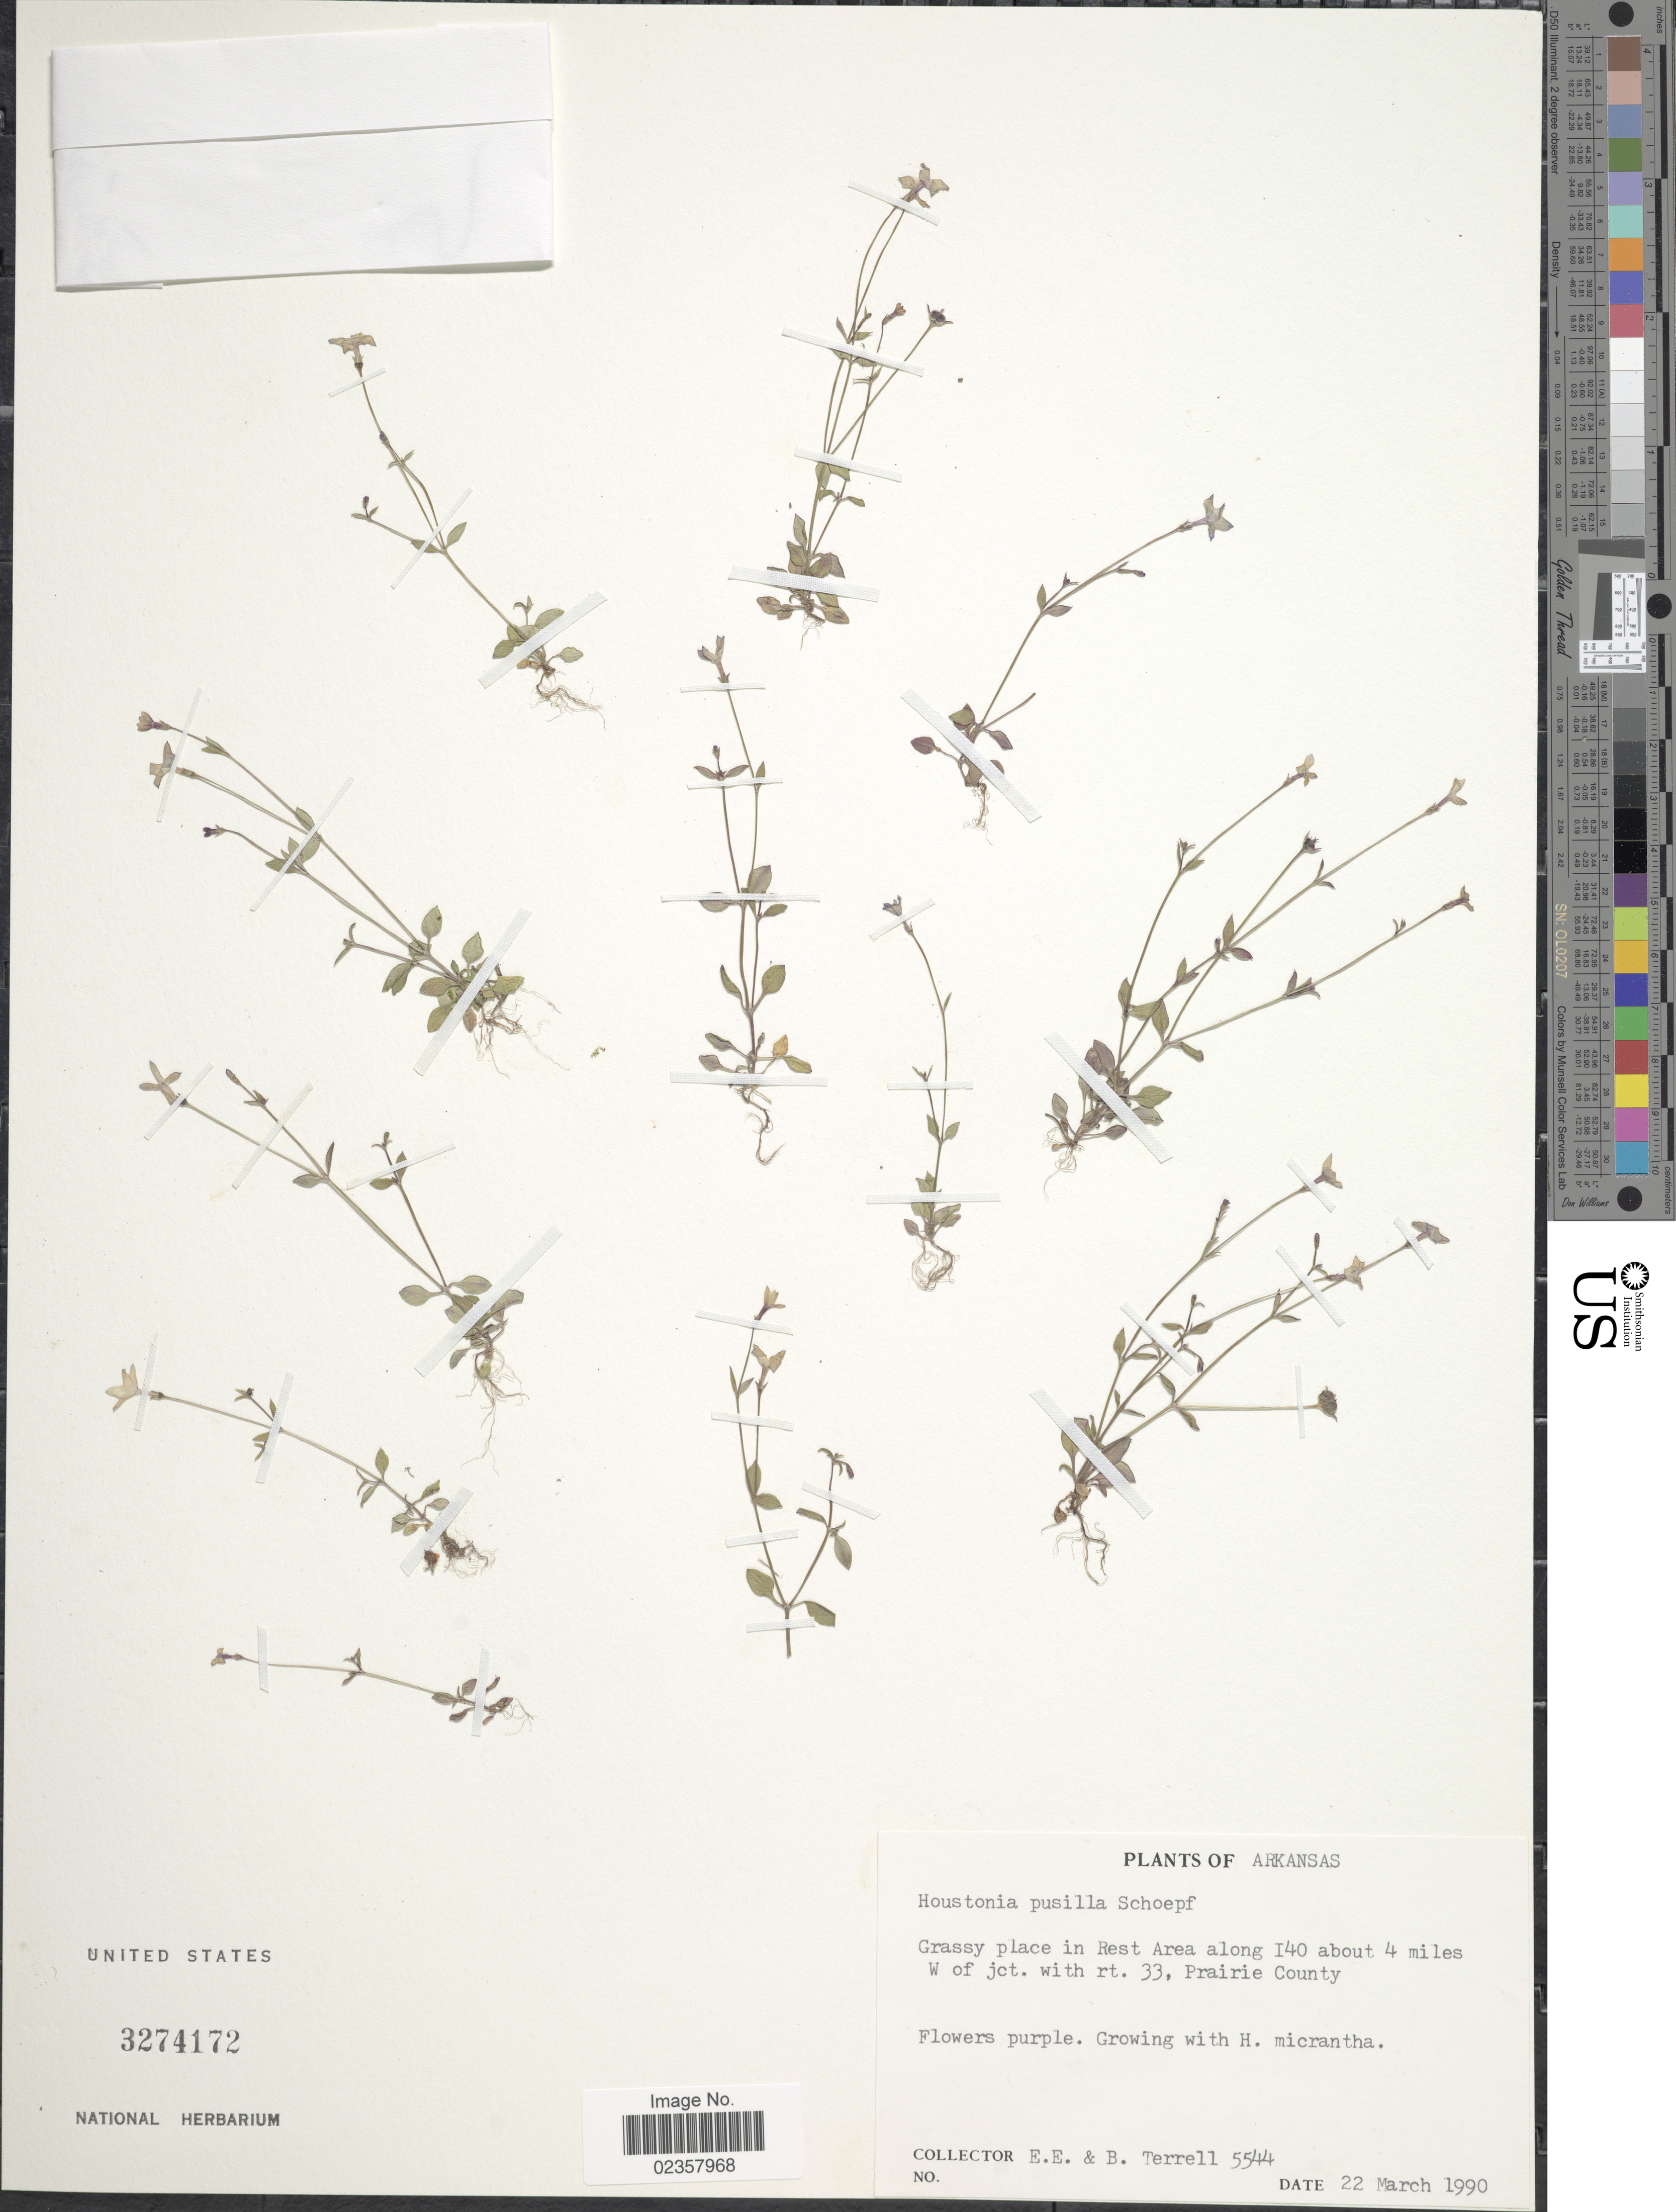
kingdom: Plantae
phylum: Tracheophyta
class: Magnoliopsida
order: Gentianales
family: Rubiaceae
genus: Houstonia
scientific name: Houstonia pusilla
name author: Schoepf.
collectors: E. E. Terrell & B. Terrell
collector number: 5544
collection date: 1990-03-22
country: United States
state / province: Arkansas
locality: Grassy place in Rest Area along 140 abouit 4 miles W. of jct with rt. 33, Prairie County.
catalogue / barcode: US 3274172